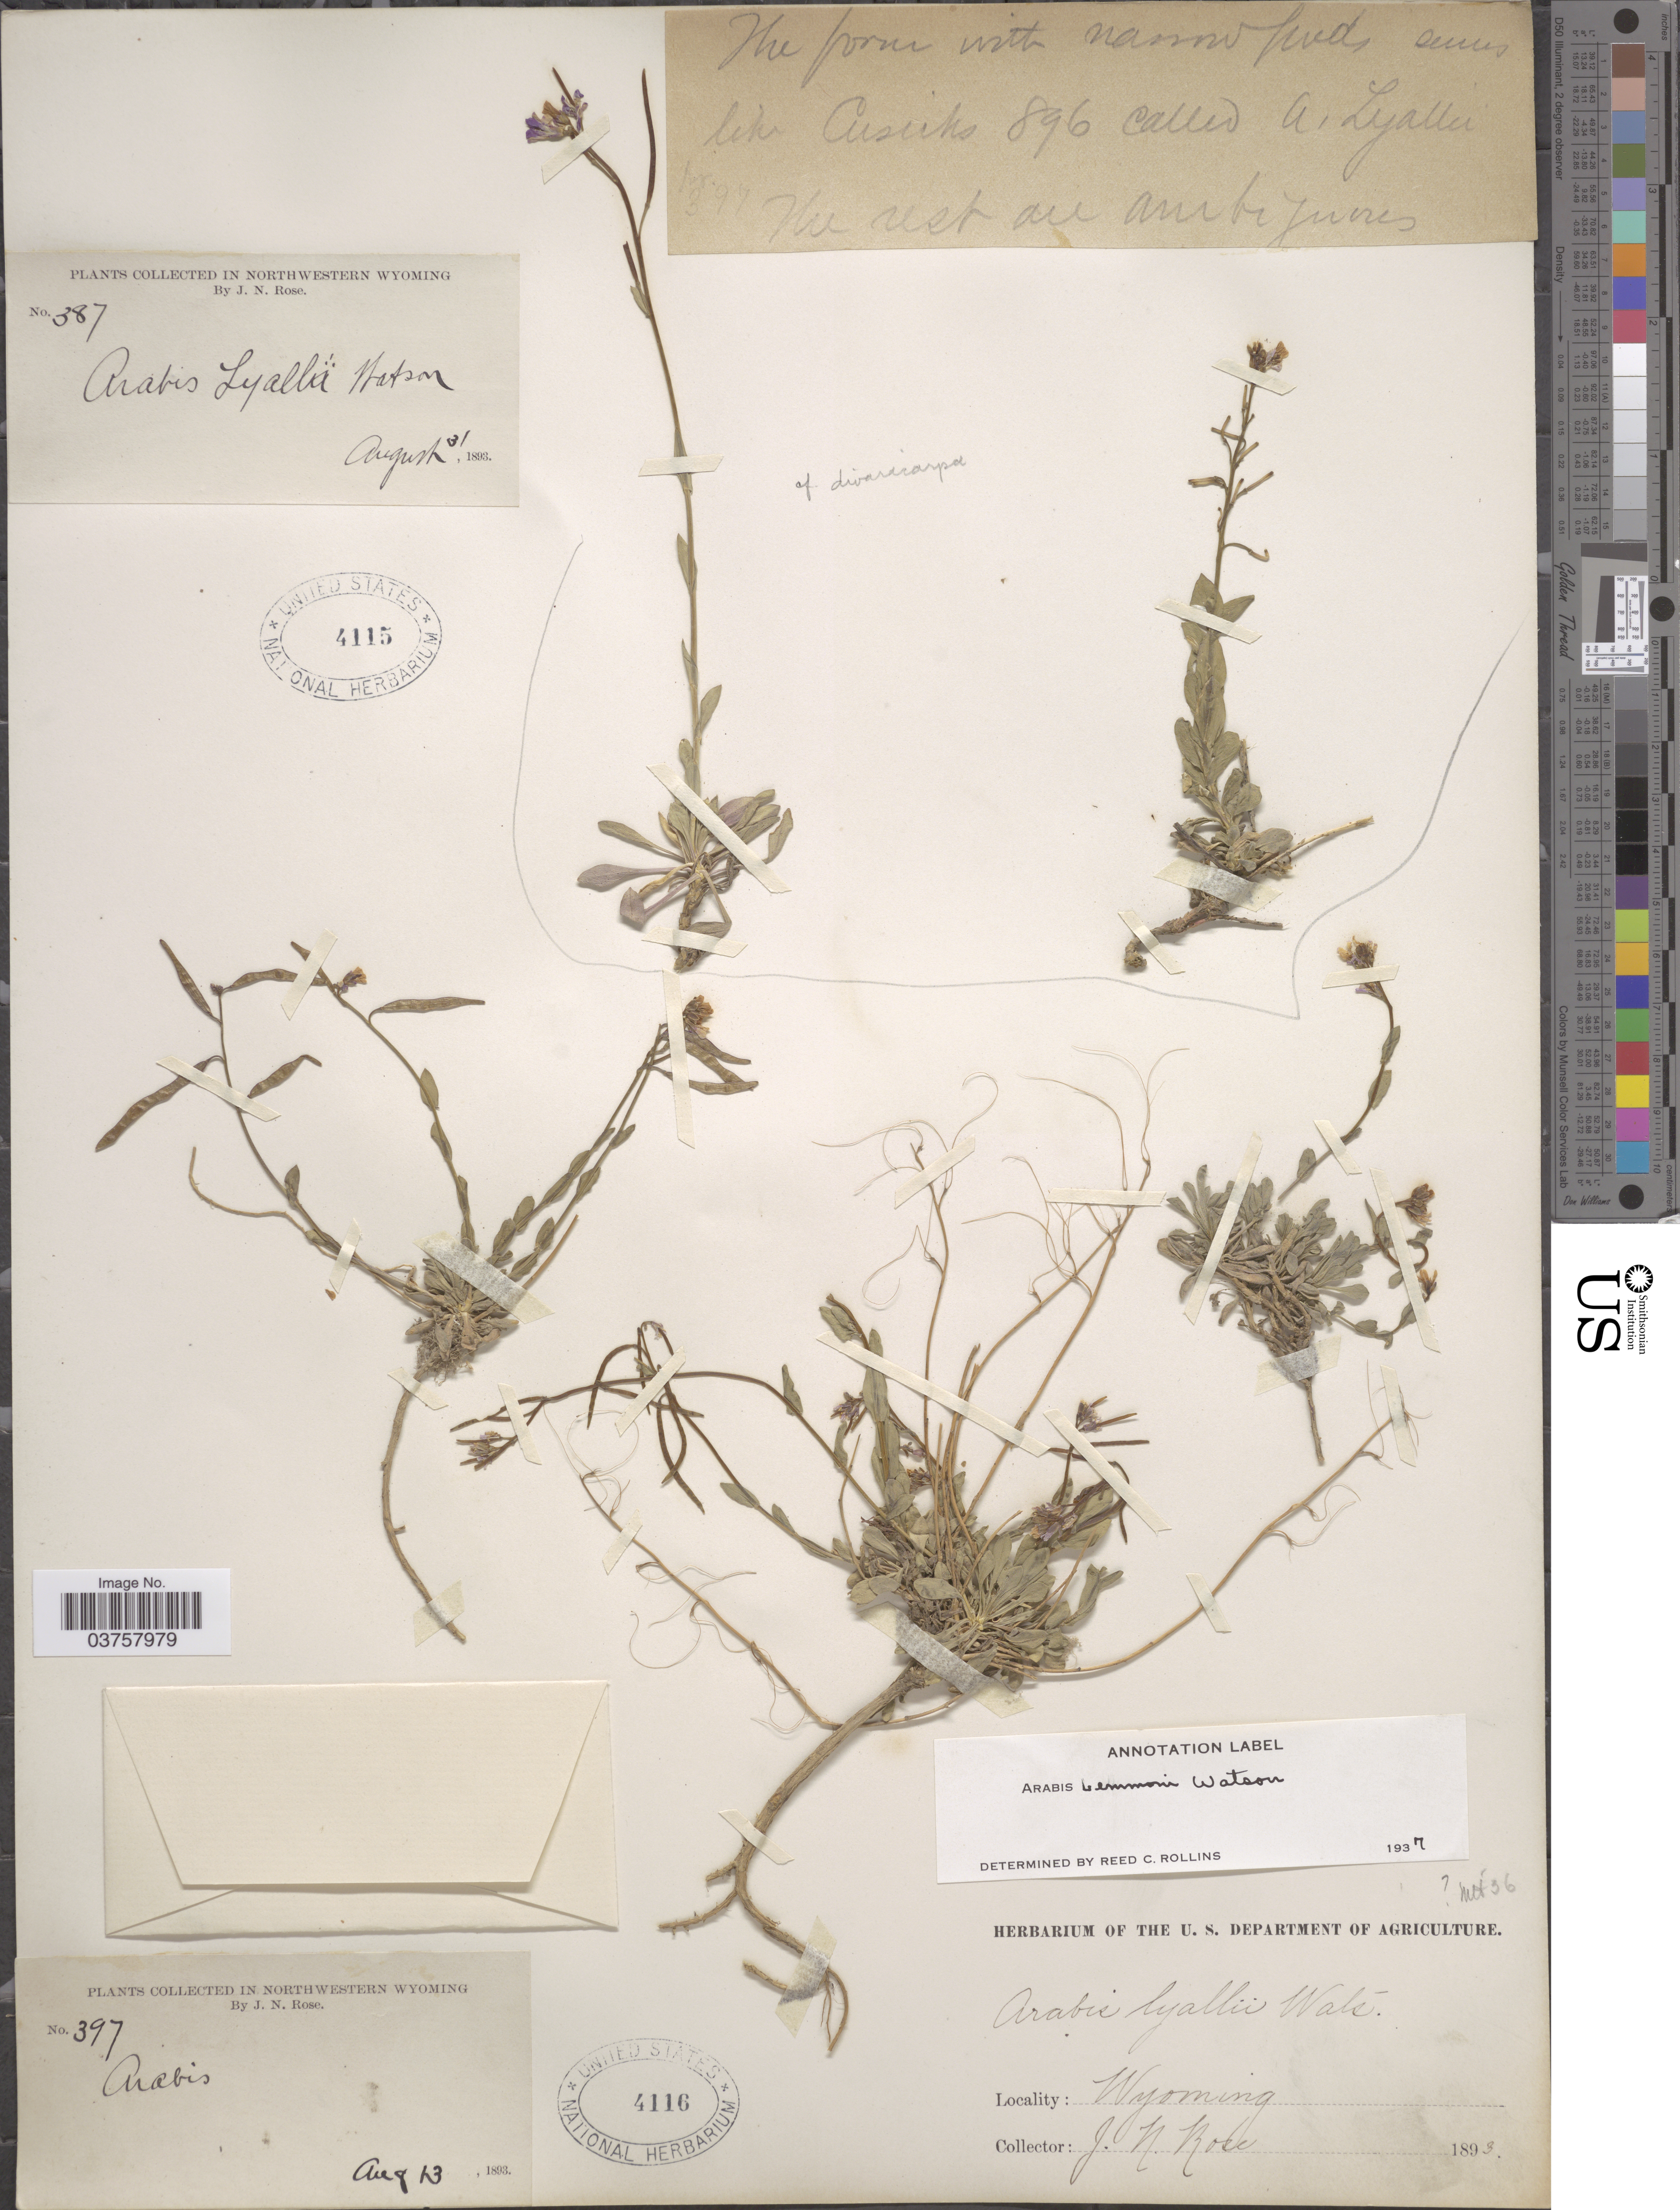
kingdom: Plantae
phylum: Tracheophyta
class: Magnoliopsida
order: Brassicales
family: Brassicaceae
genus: Arabis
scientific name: Arabis lemmonii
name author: S. Watson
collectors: J. N. Rose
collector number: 397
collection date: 1893-08-13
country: United States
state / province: Wyoming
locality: Northwestern Wyoming.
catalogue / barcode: US 4116-2